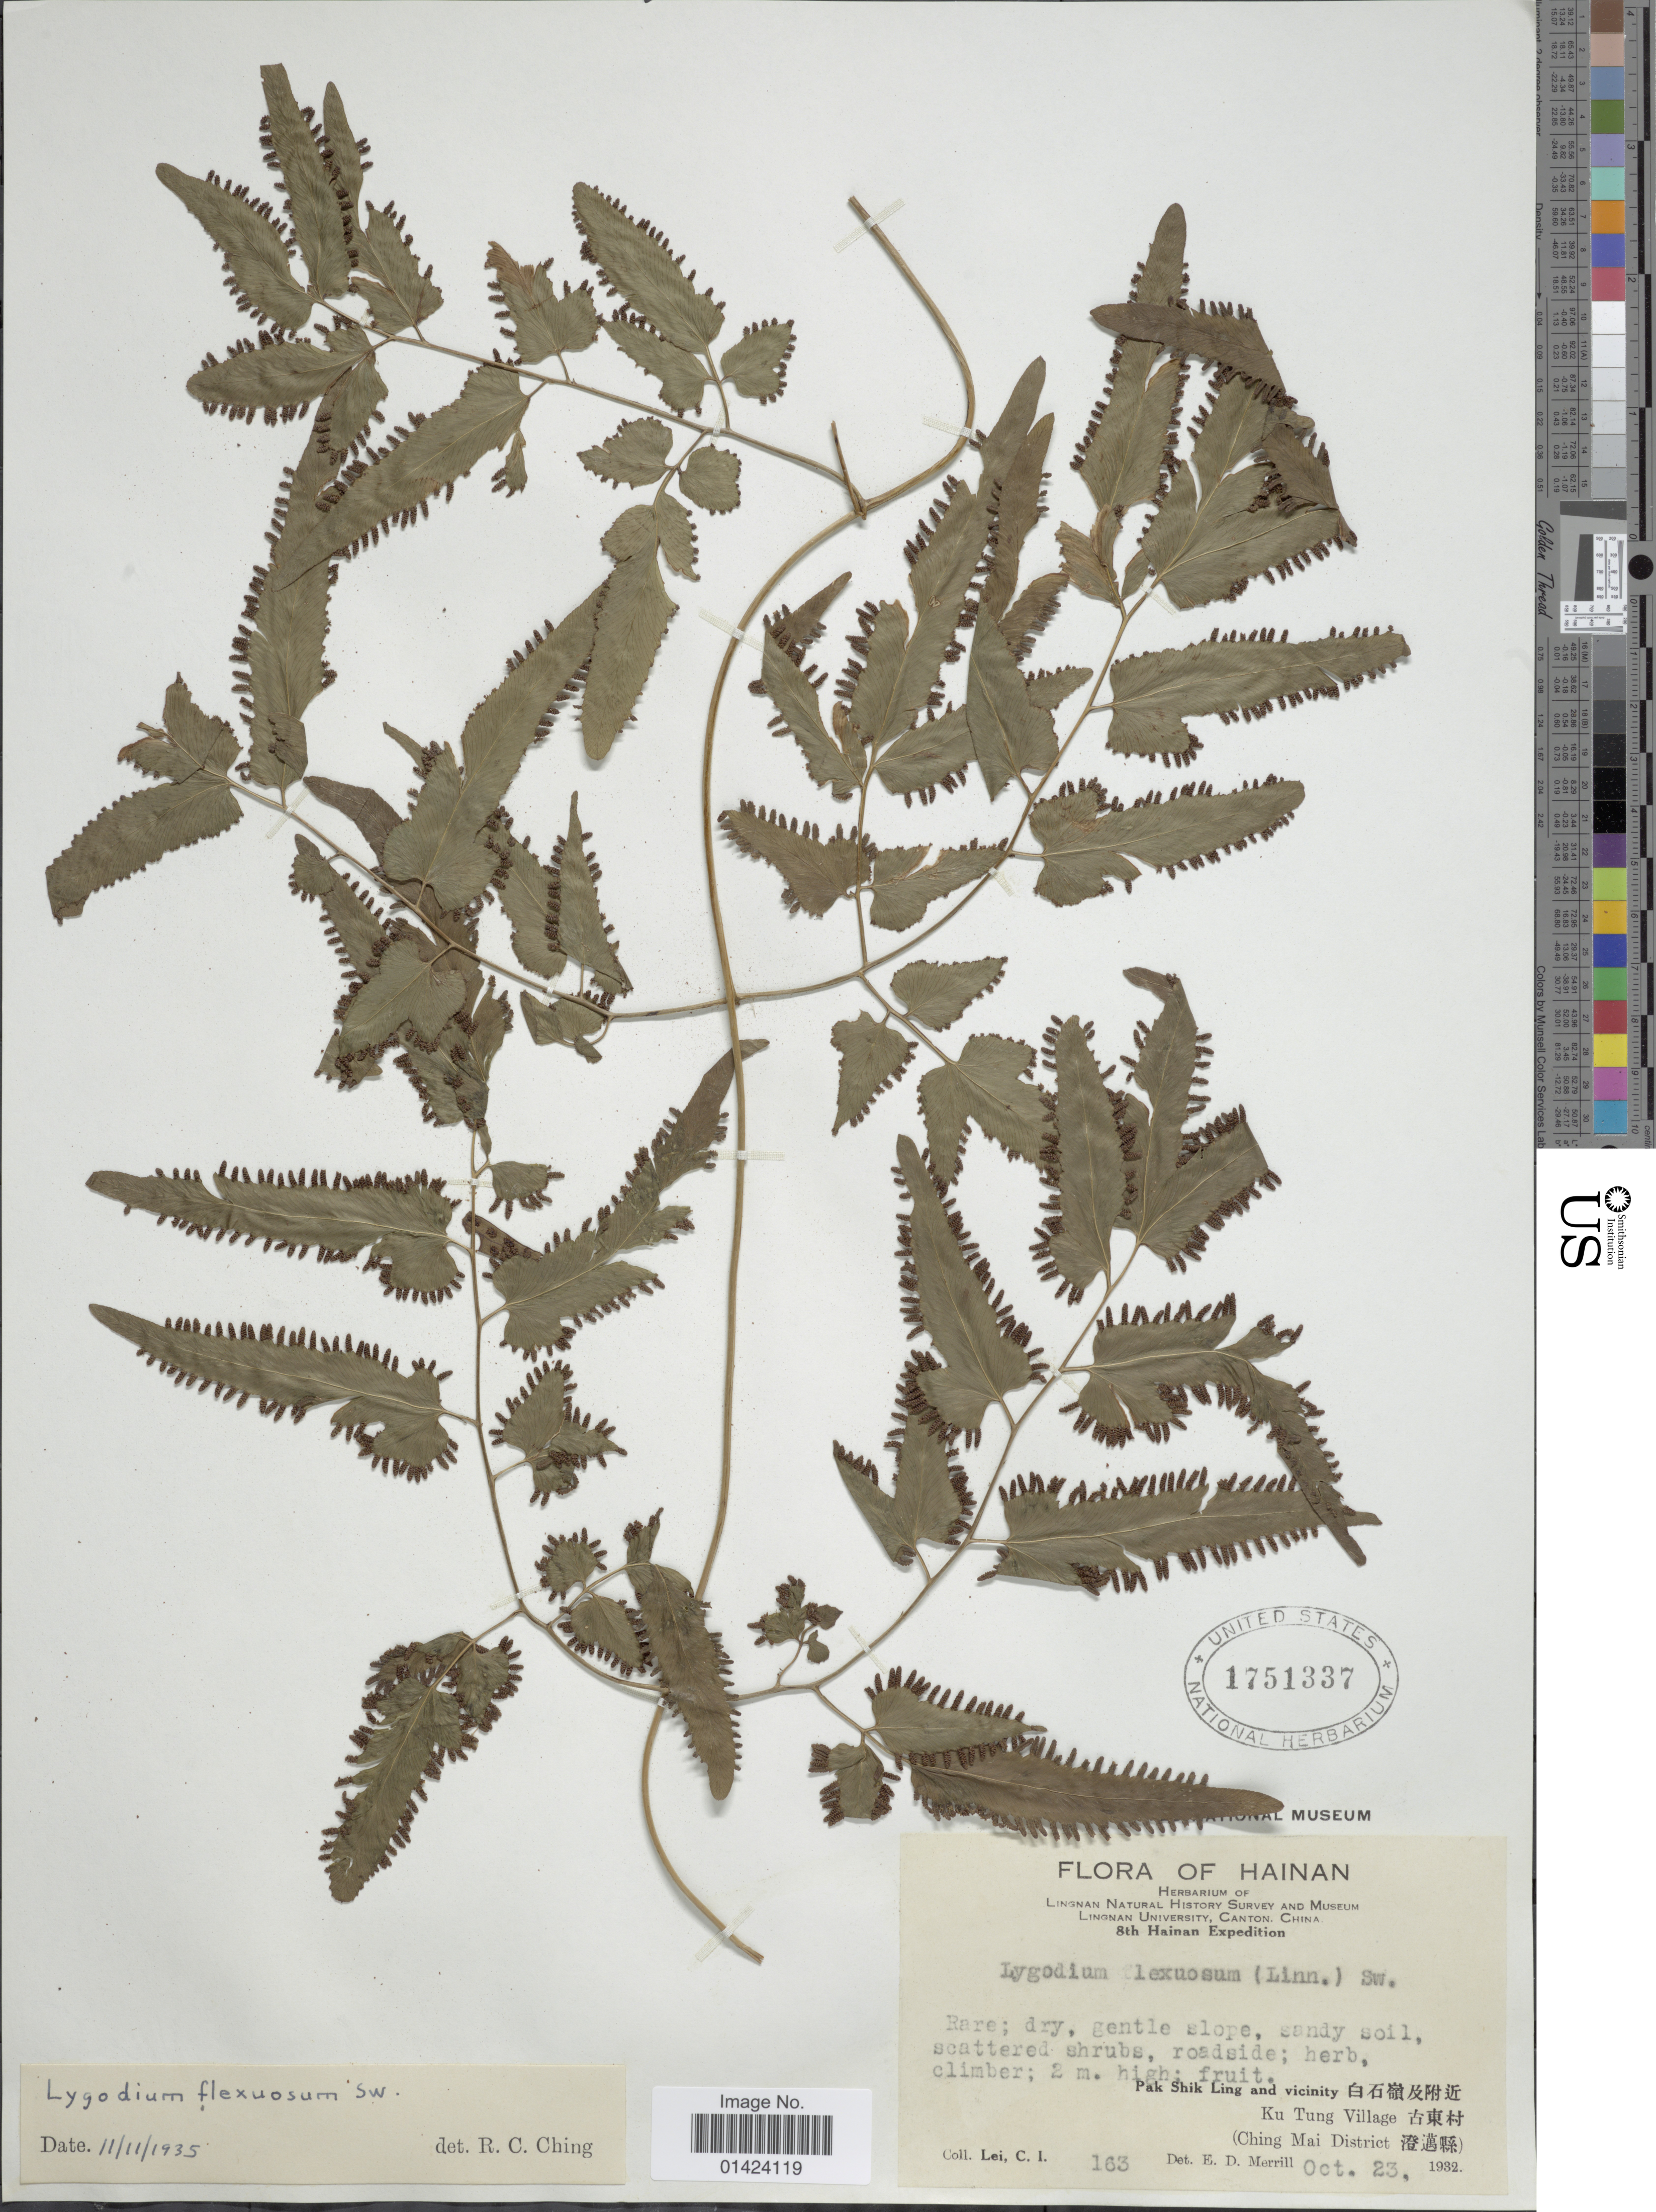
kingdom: Plantae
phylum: Tracheophyta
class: Polypodiopsida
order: Schizaeales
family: Lygodiaceae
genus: Lygodium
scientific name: Lygodium flexuosum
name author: Sw.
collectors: C. I. Lei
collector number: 163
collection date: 1932-10-23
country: China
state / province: Hainan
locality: Pak Shik Ling and vicinity, Ku Tung Village, Ching Mai District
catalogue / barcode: US 1751337